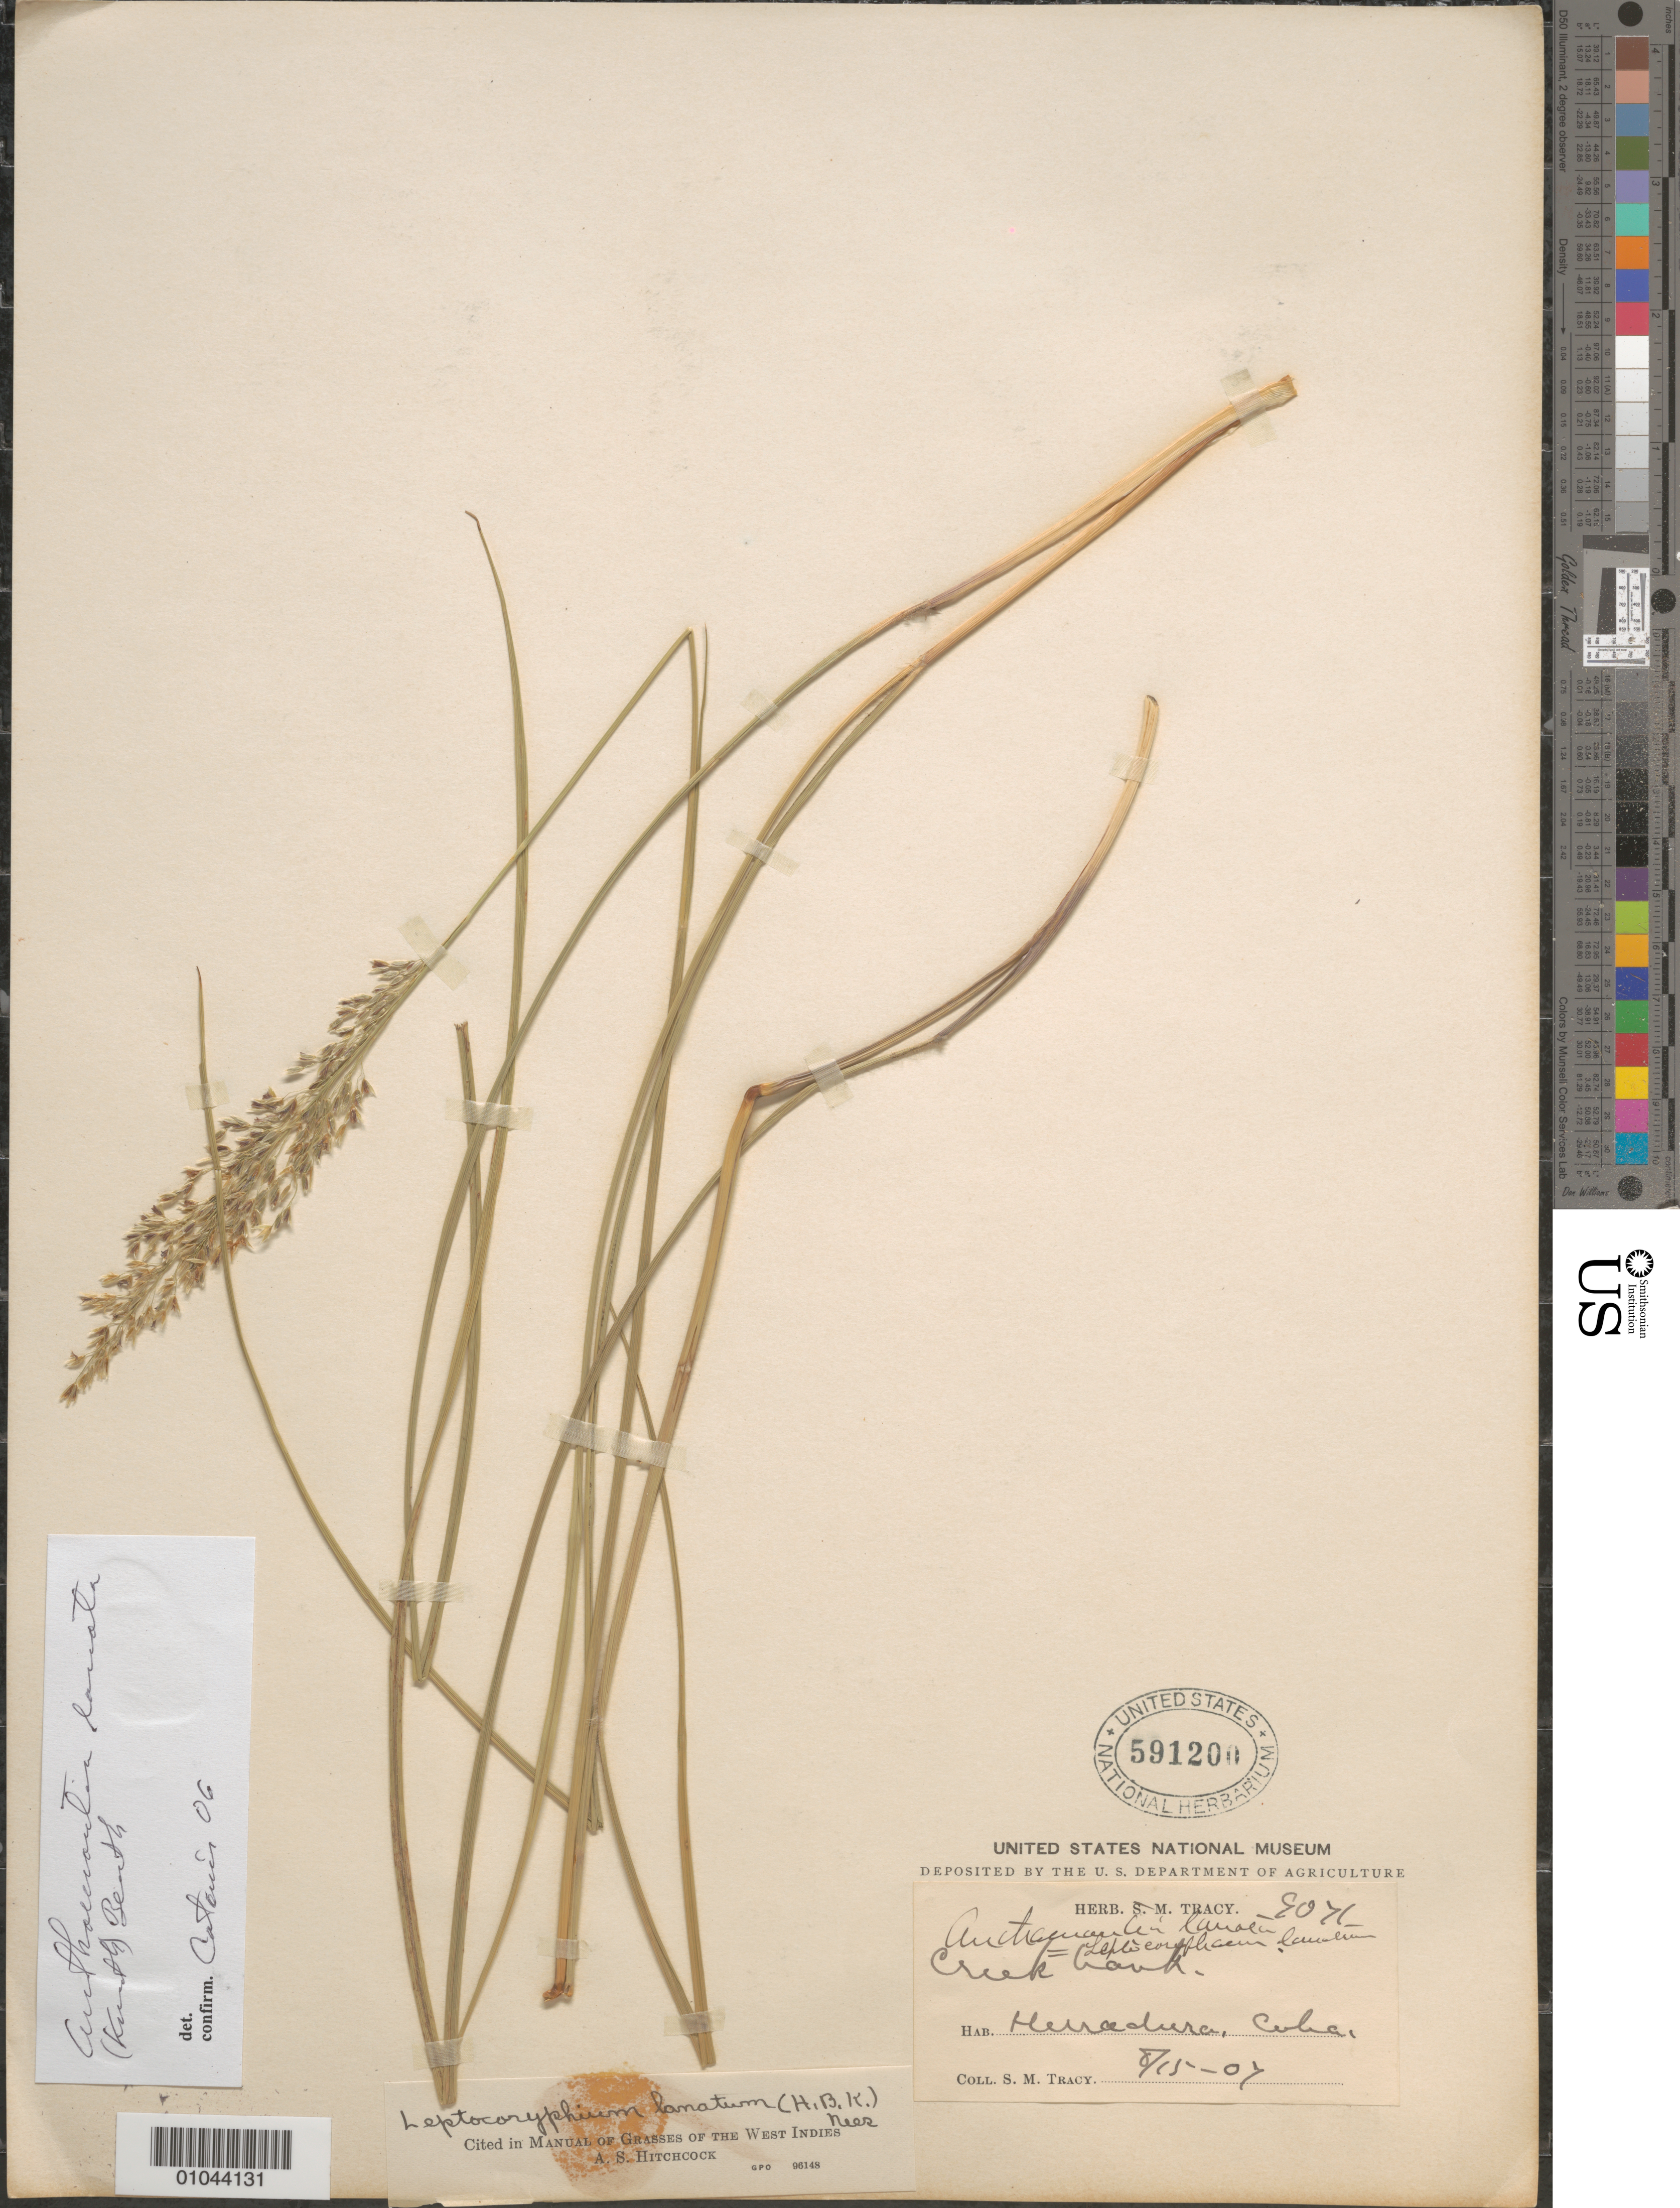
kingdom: Plantae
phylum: Tracheophyta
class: Liliopsida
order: Poales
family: Poaceae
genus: Leptocoryphium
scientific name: Leptocoryphium lanatum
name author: (Kunth) Nees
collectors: S. M. Tracy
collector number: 9071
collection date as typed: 15 Aug 1907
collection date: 1907-08-15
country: Cuba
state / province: Ciego de Ávila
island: Cuba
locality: Herradura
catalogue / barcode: US 591200